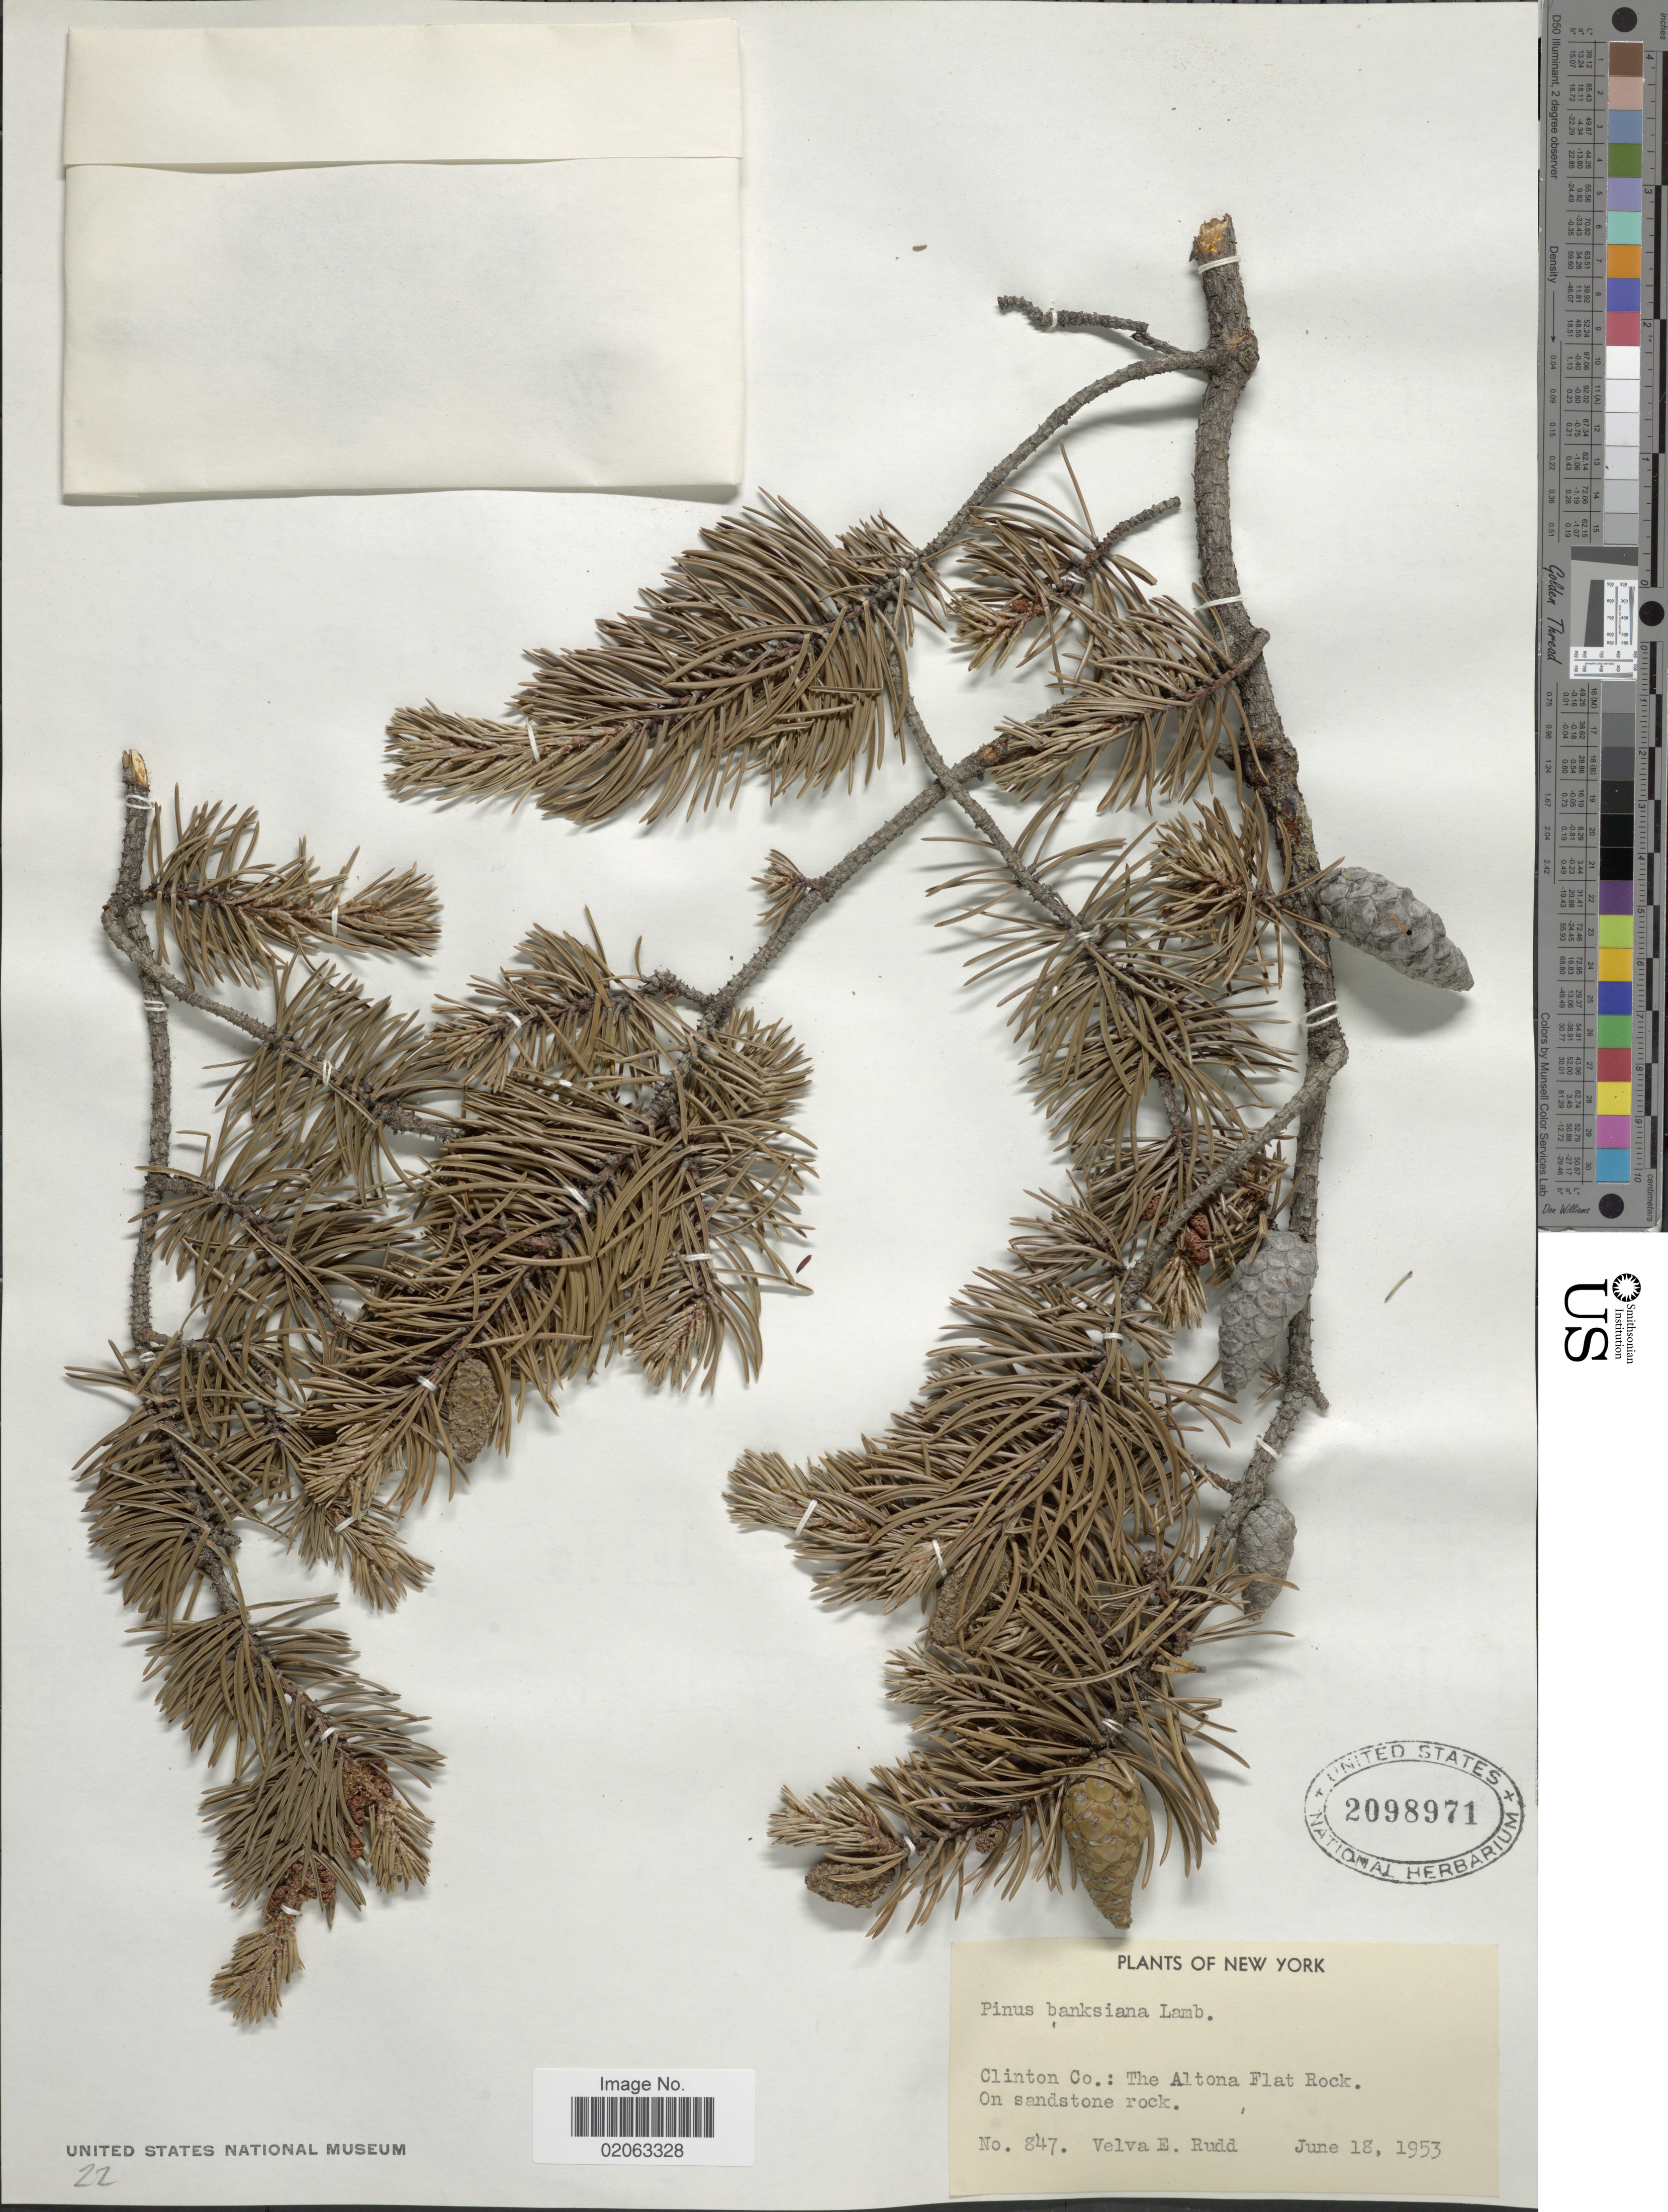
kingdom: Plantae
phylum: Tracheophyta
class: Pinopsida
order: Pinales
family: Pinaceae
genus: Pinus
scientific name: Pinus banksiana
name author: Lamb.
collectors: V. E. Rudd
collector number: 847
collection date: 1953-06-18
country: United States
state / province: New York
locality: Clinton Co: The Altona Flat Rock. On sandstone rock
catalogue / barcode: US 2098971